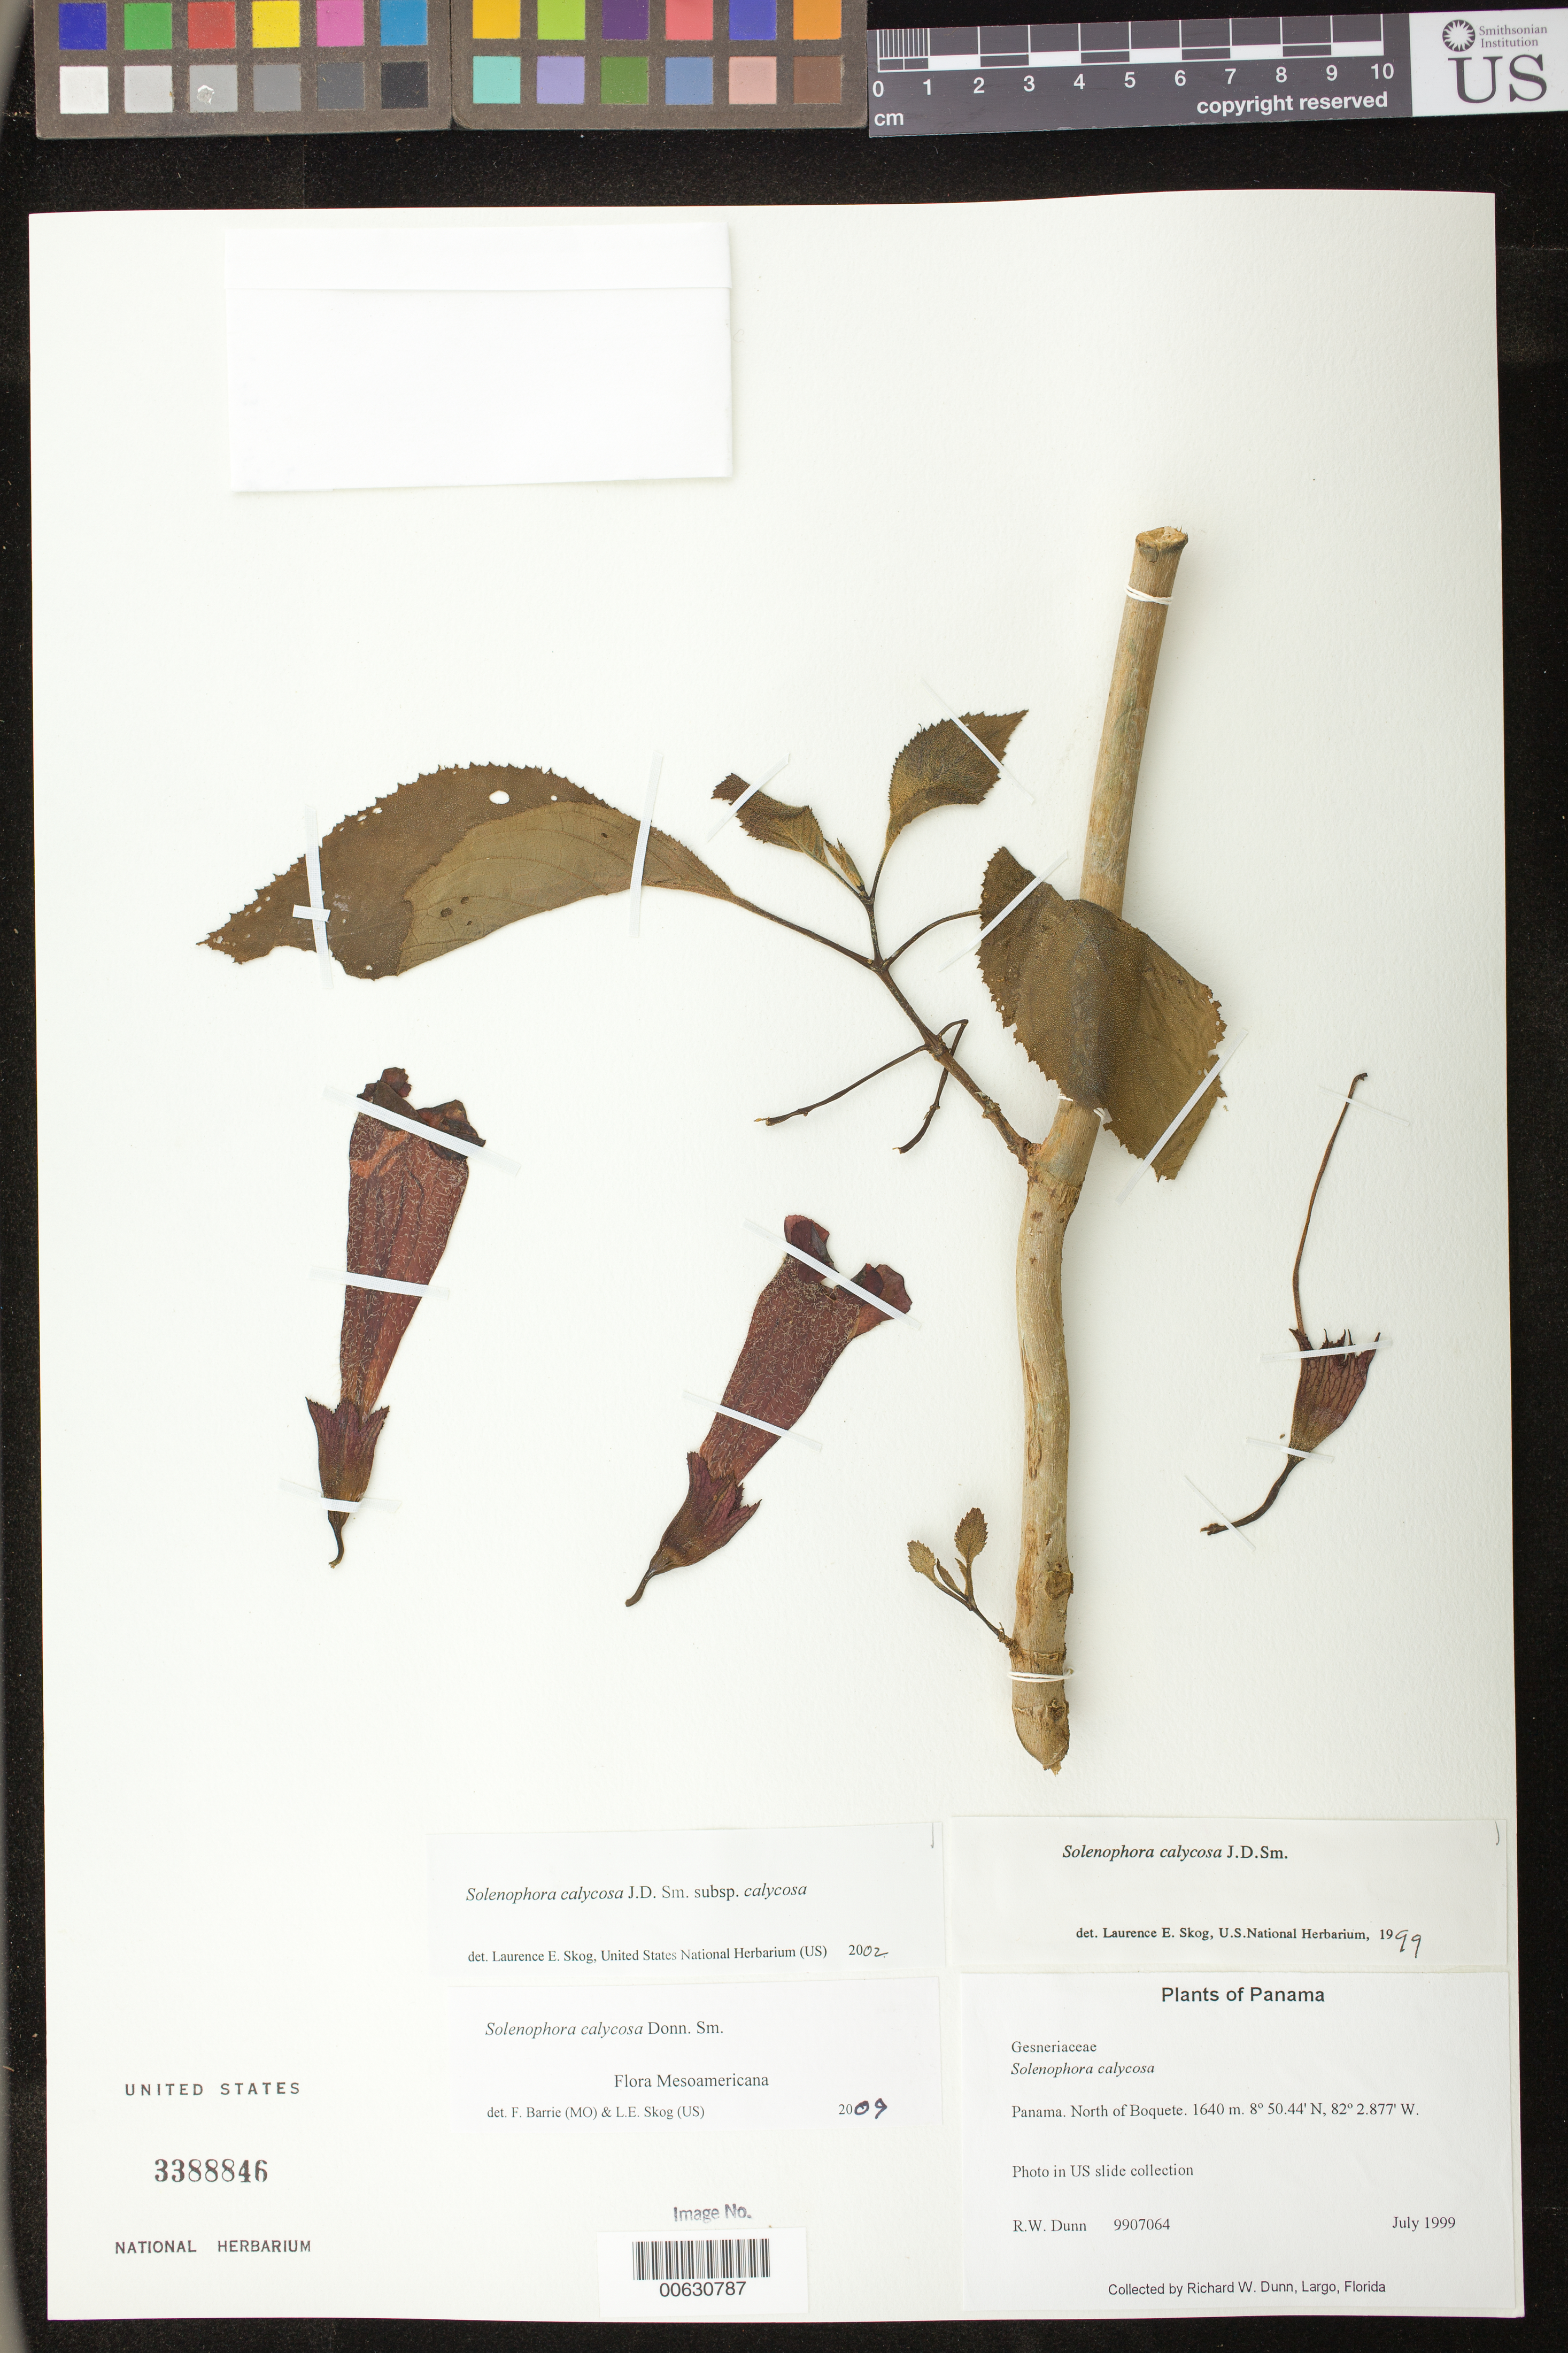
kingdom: Plantae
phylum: Tracheophyta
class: Magnoliopsida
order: Lamiales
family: Gesneriaceae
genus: Solenophora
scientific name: Solenophora calycosa Donn. Sm. subsp. calycosa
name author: (Donn. Sm.) Donn. Sm.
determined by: Skog, Laurence E.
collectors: R. Dunn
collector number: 9907064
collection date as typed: Jul 1999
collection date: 1999-07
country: Panama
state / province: Chiriquí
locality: North of Boquete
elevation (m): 1640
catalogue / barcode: US 3388846